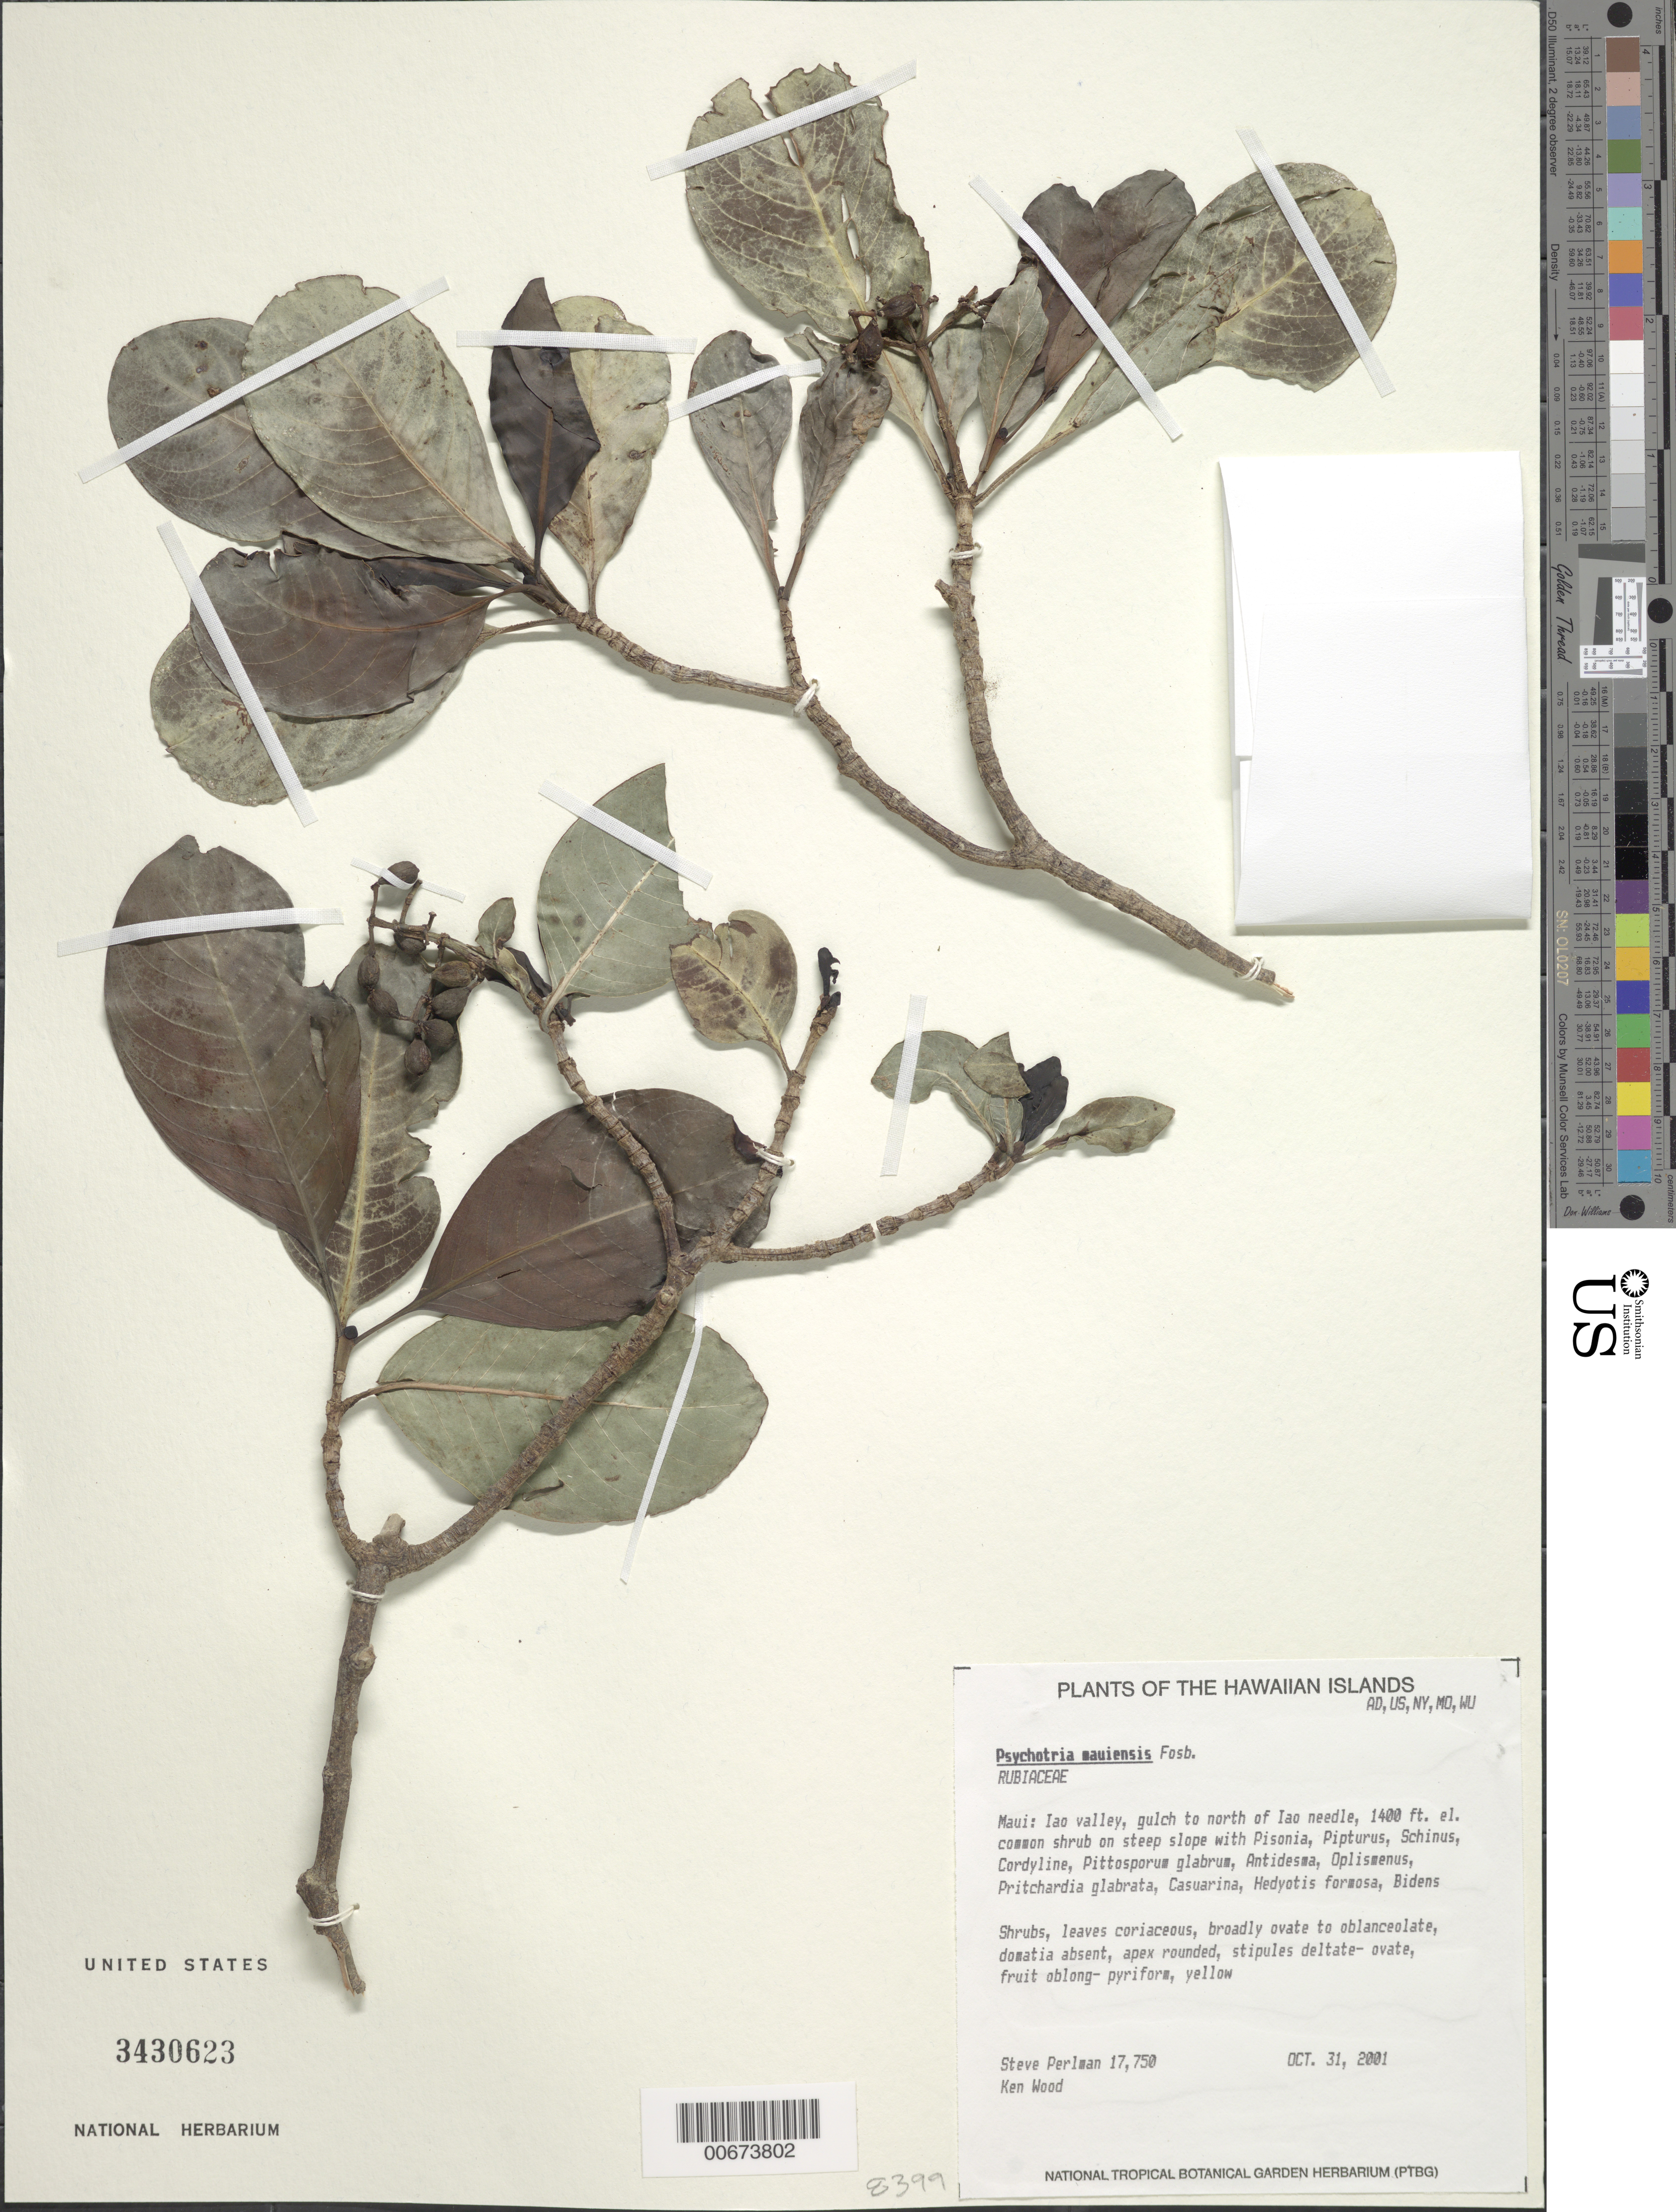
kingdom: Plantae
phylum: Tracheophyta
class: Magnoliopsida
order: Gentianales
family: Rubiaceae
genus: Psychotria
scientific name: Psychotria mauiensis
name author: Fosberg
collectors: S. P. Perlman & K. Wood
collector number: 17750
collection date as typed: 31 Oct 2001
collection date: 2001-10-31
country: United States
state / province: Hawaii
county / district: Maui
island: Maui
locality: Iao valley, gulch to north of Iao needle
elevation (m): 467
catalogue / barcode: US 3430623